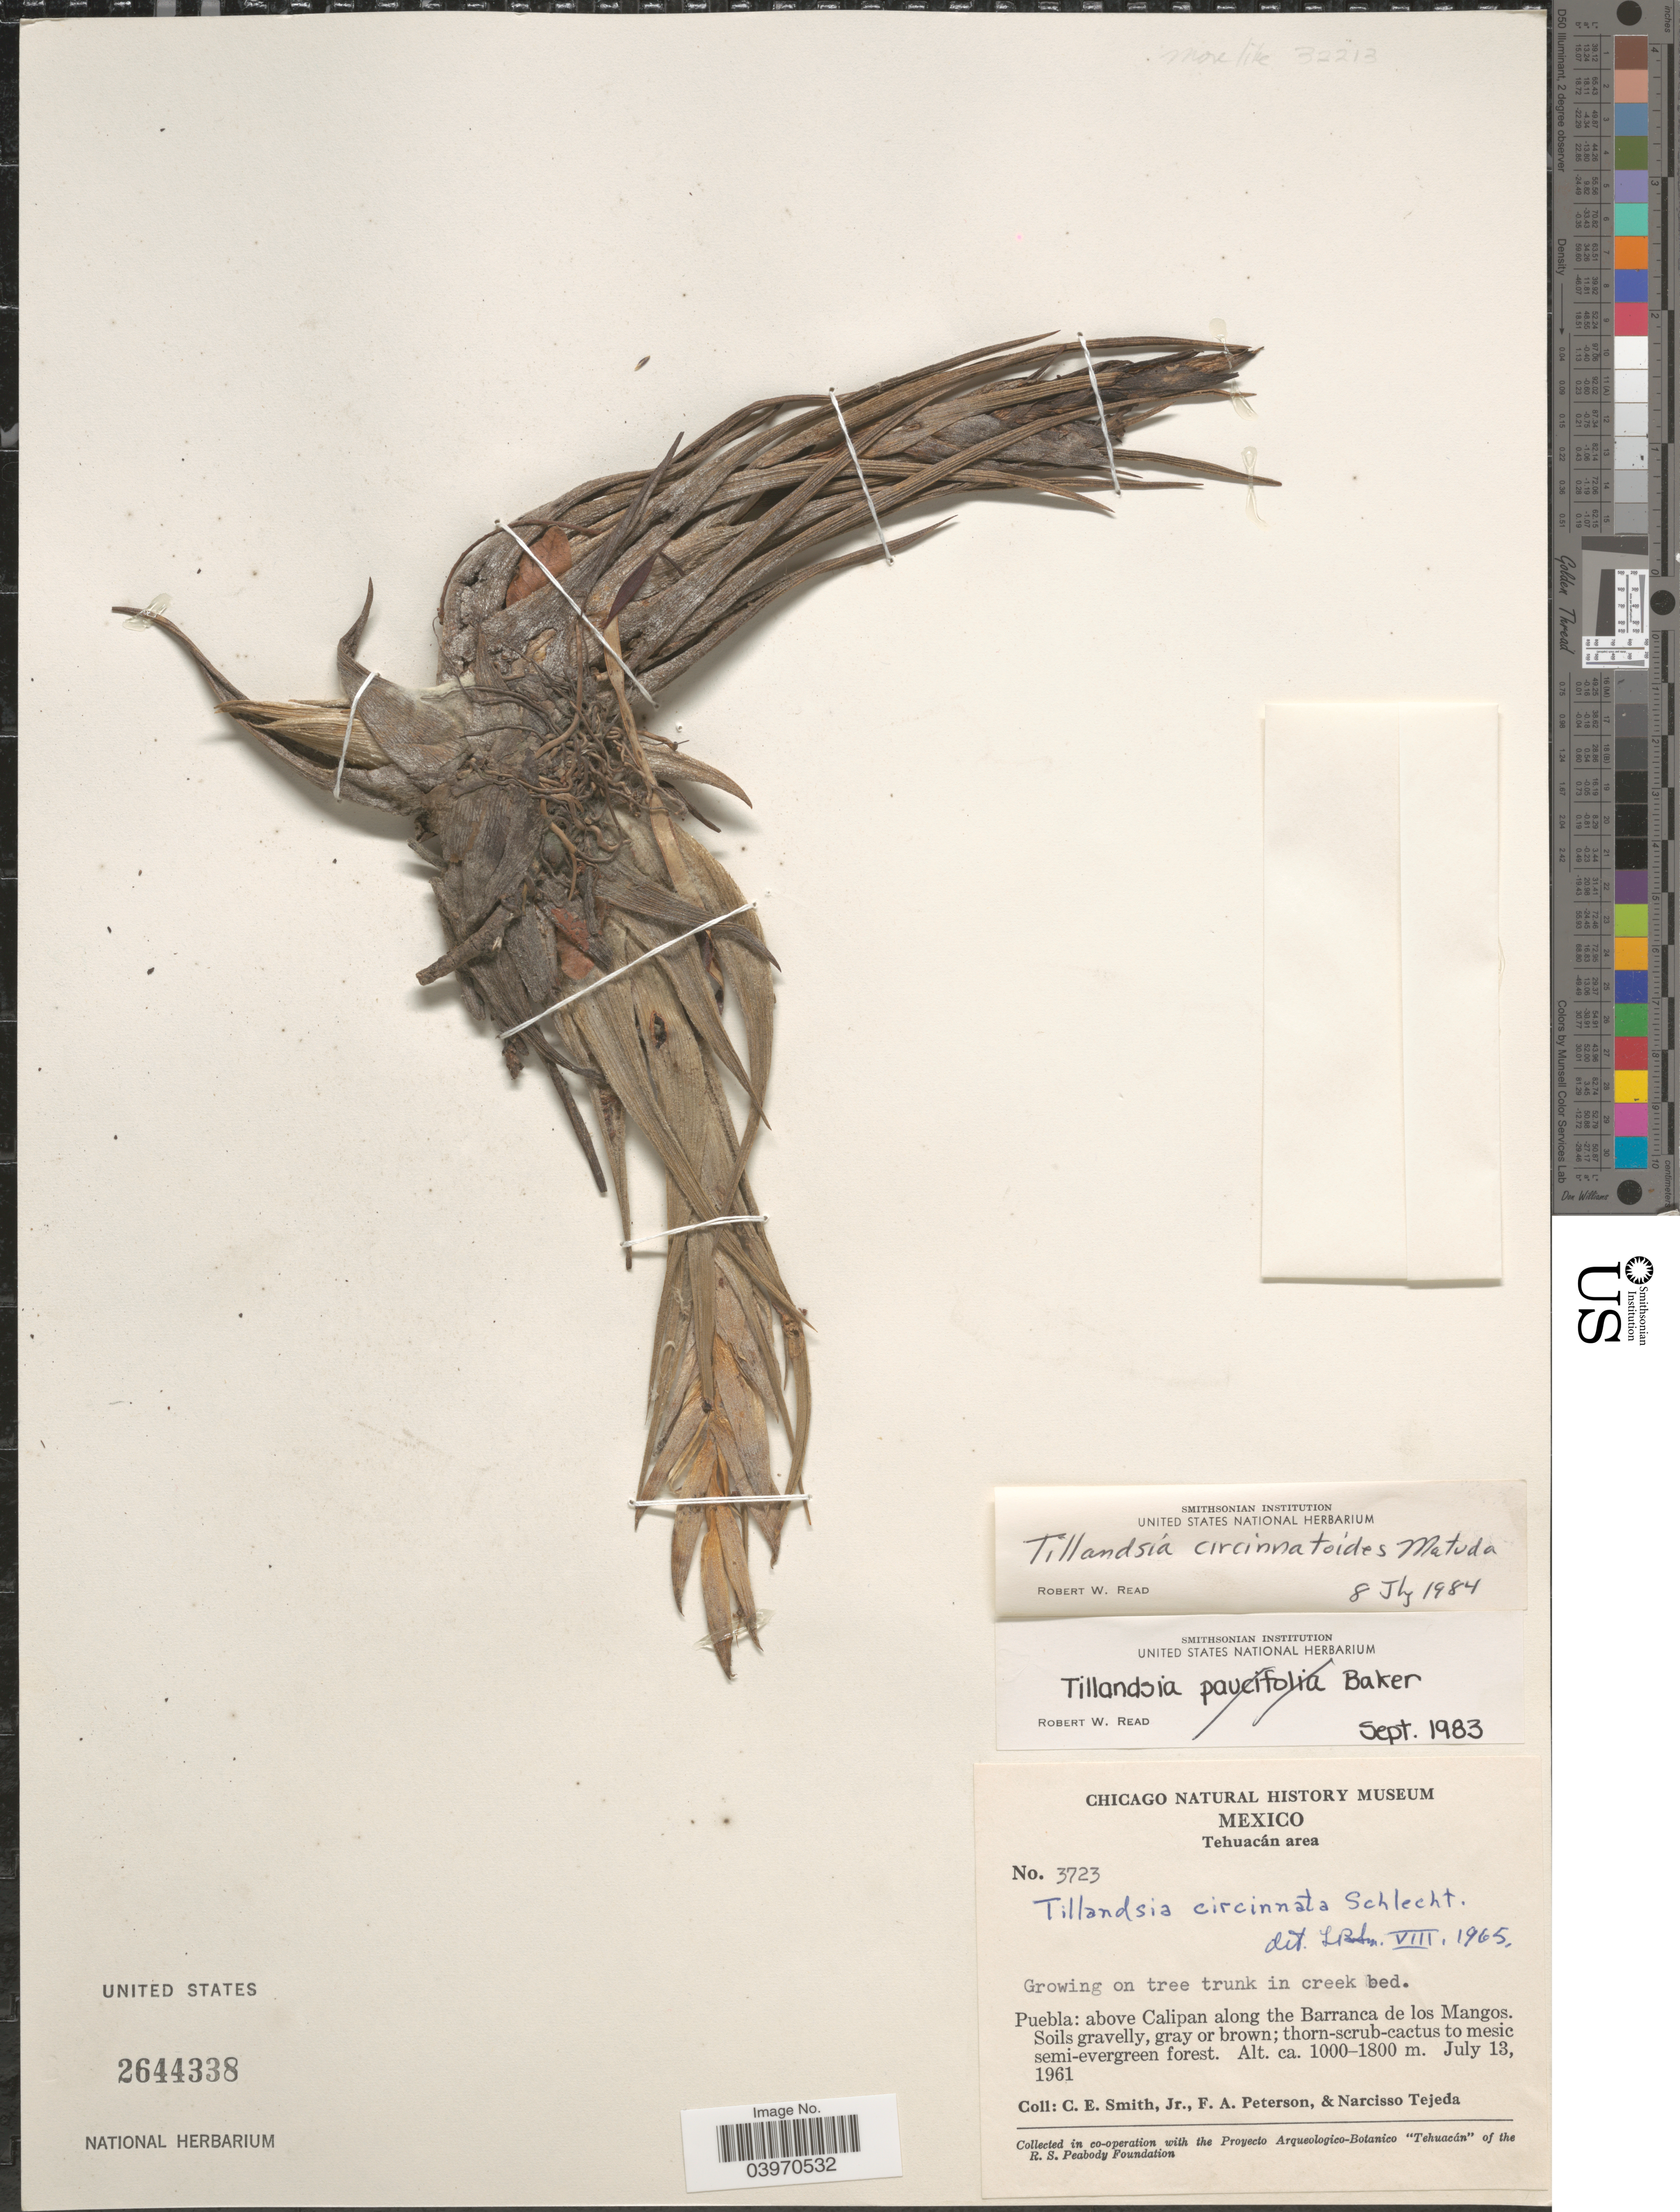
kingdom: Plantae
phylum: Tracheophyta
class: Liliopsida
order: Poales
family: Bromeliaceae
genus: Tillandsia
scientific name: Tillandsia circinnatoides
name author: Matuda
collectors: C. E. Smith Jr., F. A. Peterson & N. Tejeda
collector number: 3723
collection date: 1961-07-13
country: Mexico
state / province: Puebla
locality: Tehuacán area. Above Calipan along the Barranca de los Mangos.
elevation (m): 1000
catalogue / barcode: US 2644338